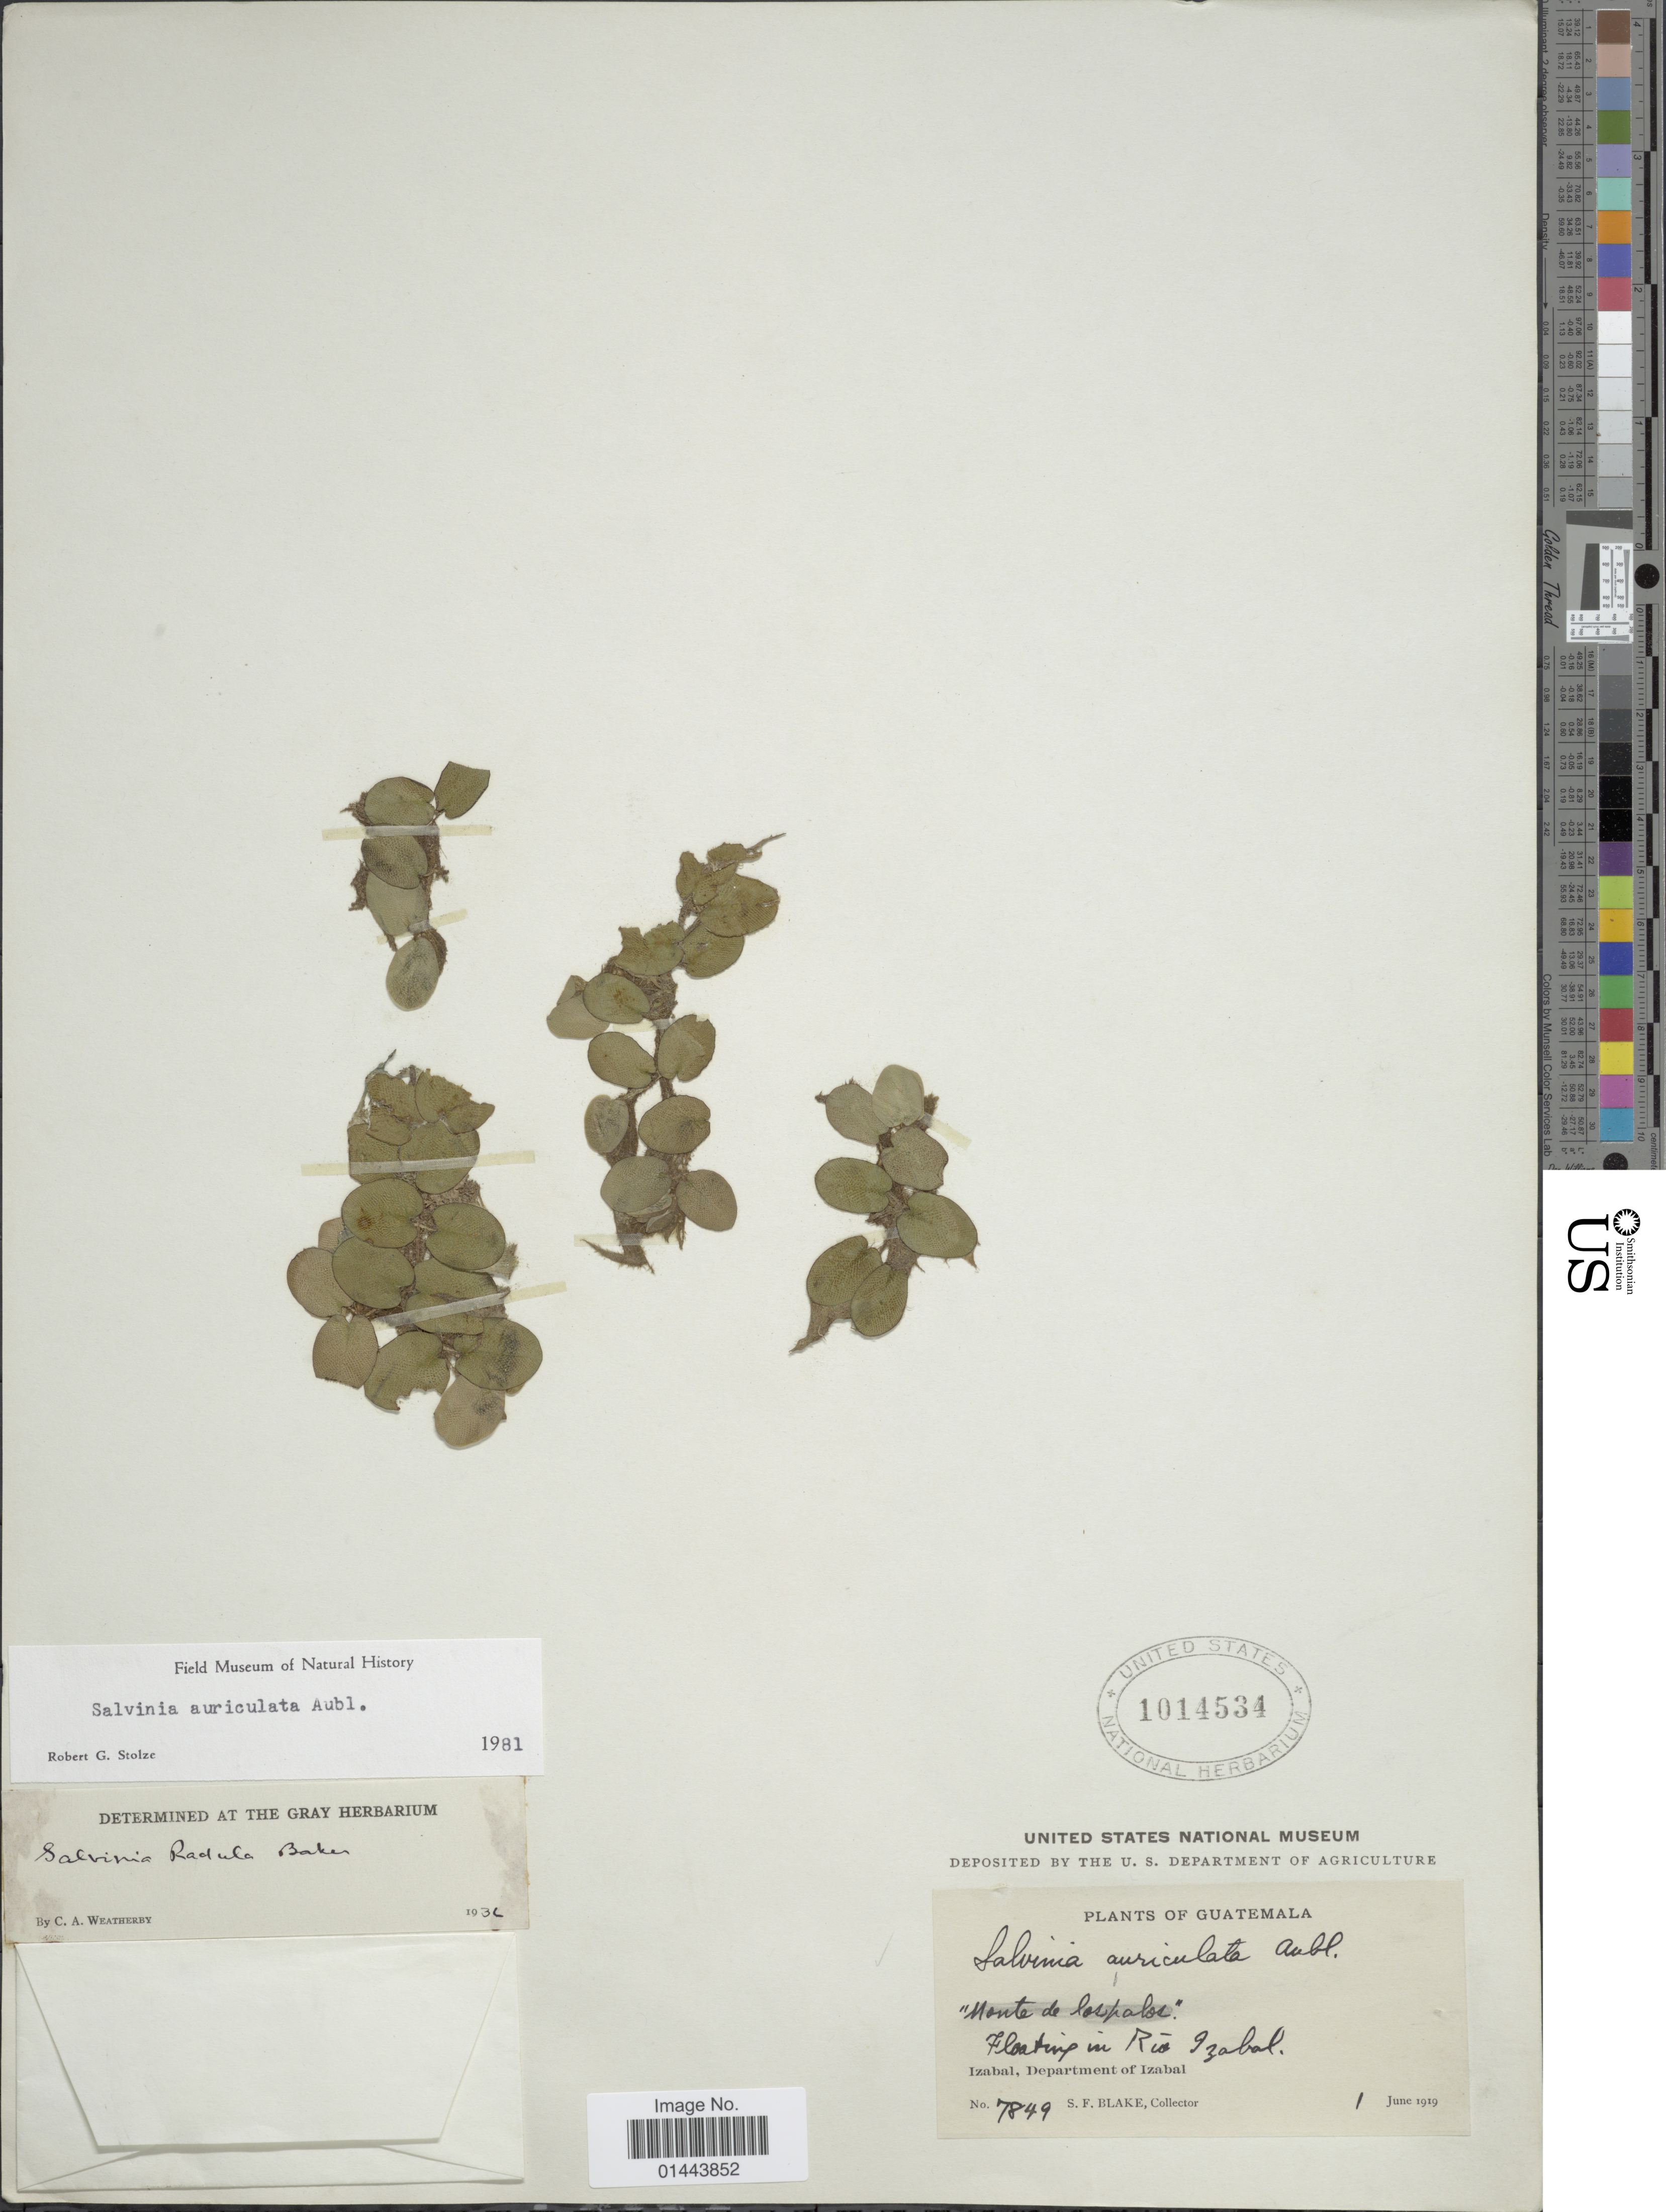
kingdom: Plantae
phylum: Tracheophyta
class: Polypodiopsida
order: Salviniales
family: Salviniaceae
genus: Salvinia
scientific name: Salvinia auriculata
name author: Aubl.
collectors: S. Blake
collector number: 7849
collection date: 1919-06-01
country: Guatemala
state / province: Izabal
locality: Floating in Rio Izabal, Department of Izabal , "Monte de los palos"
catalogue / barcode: US 1014534